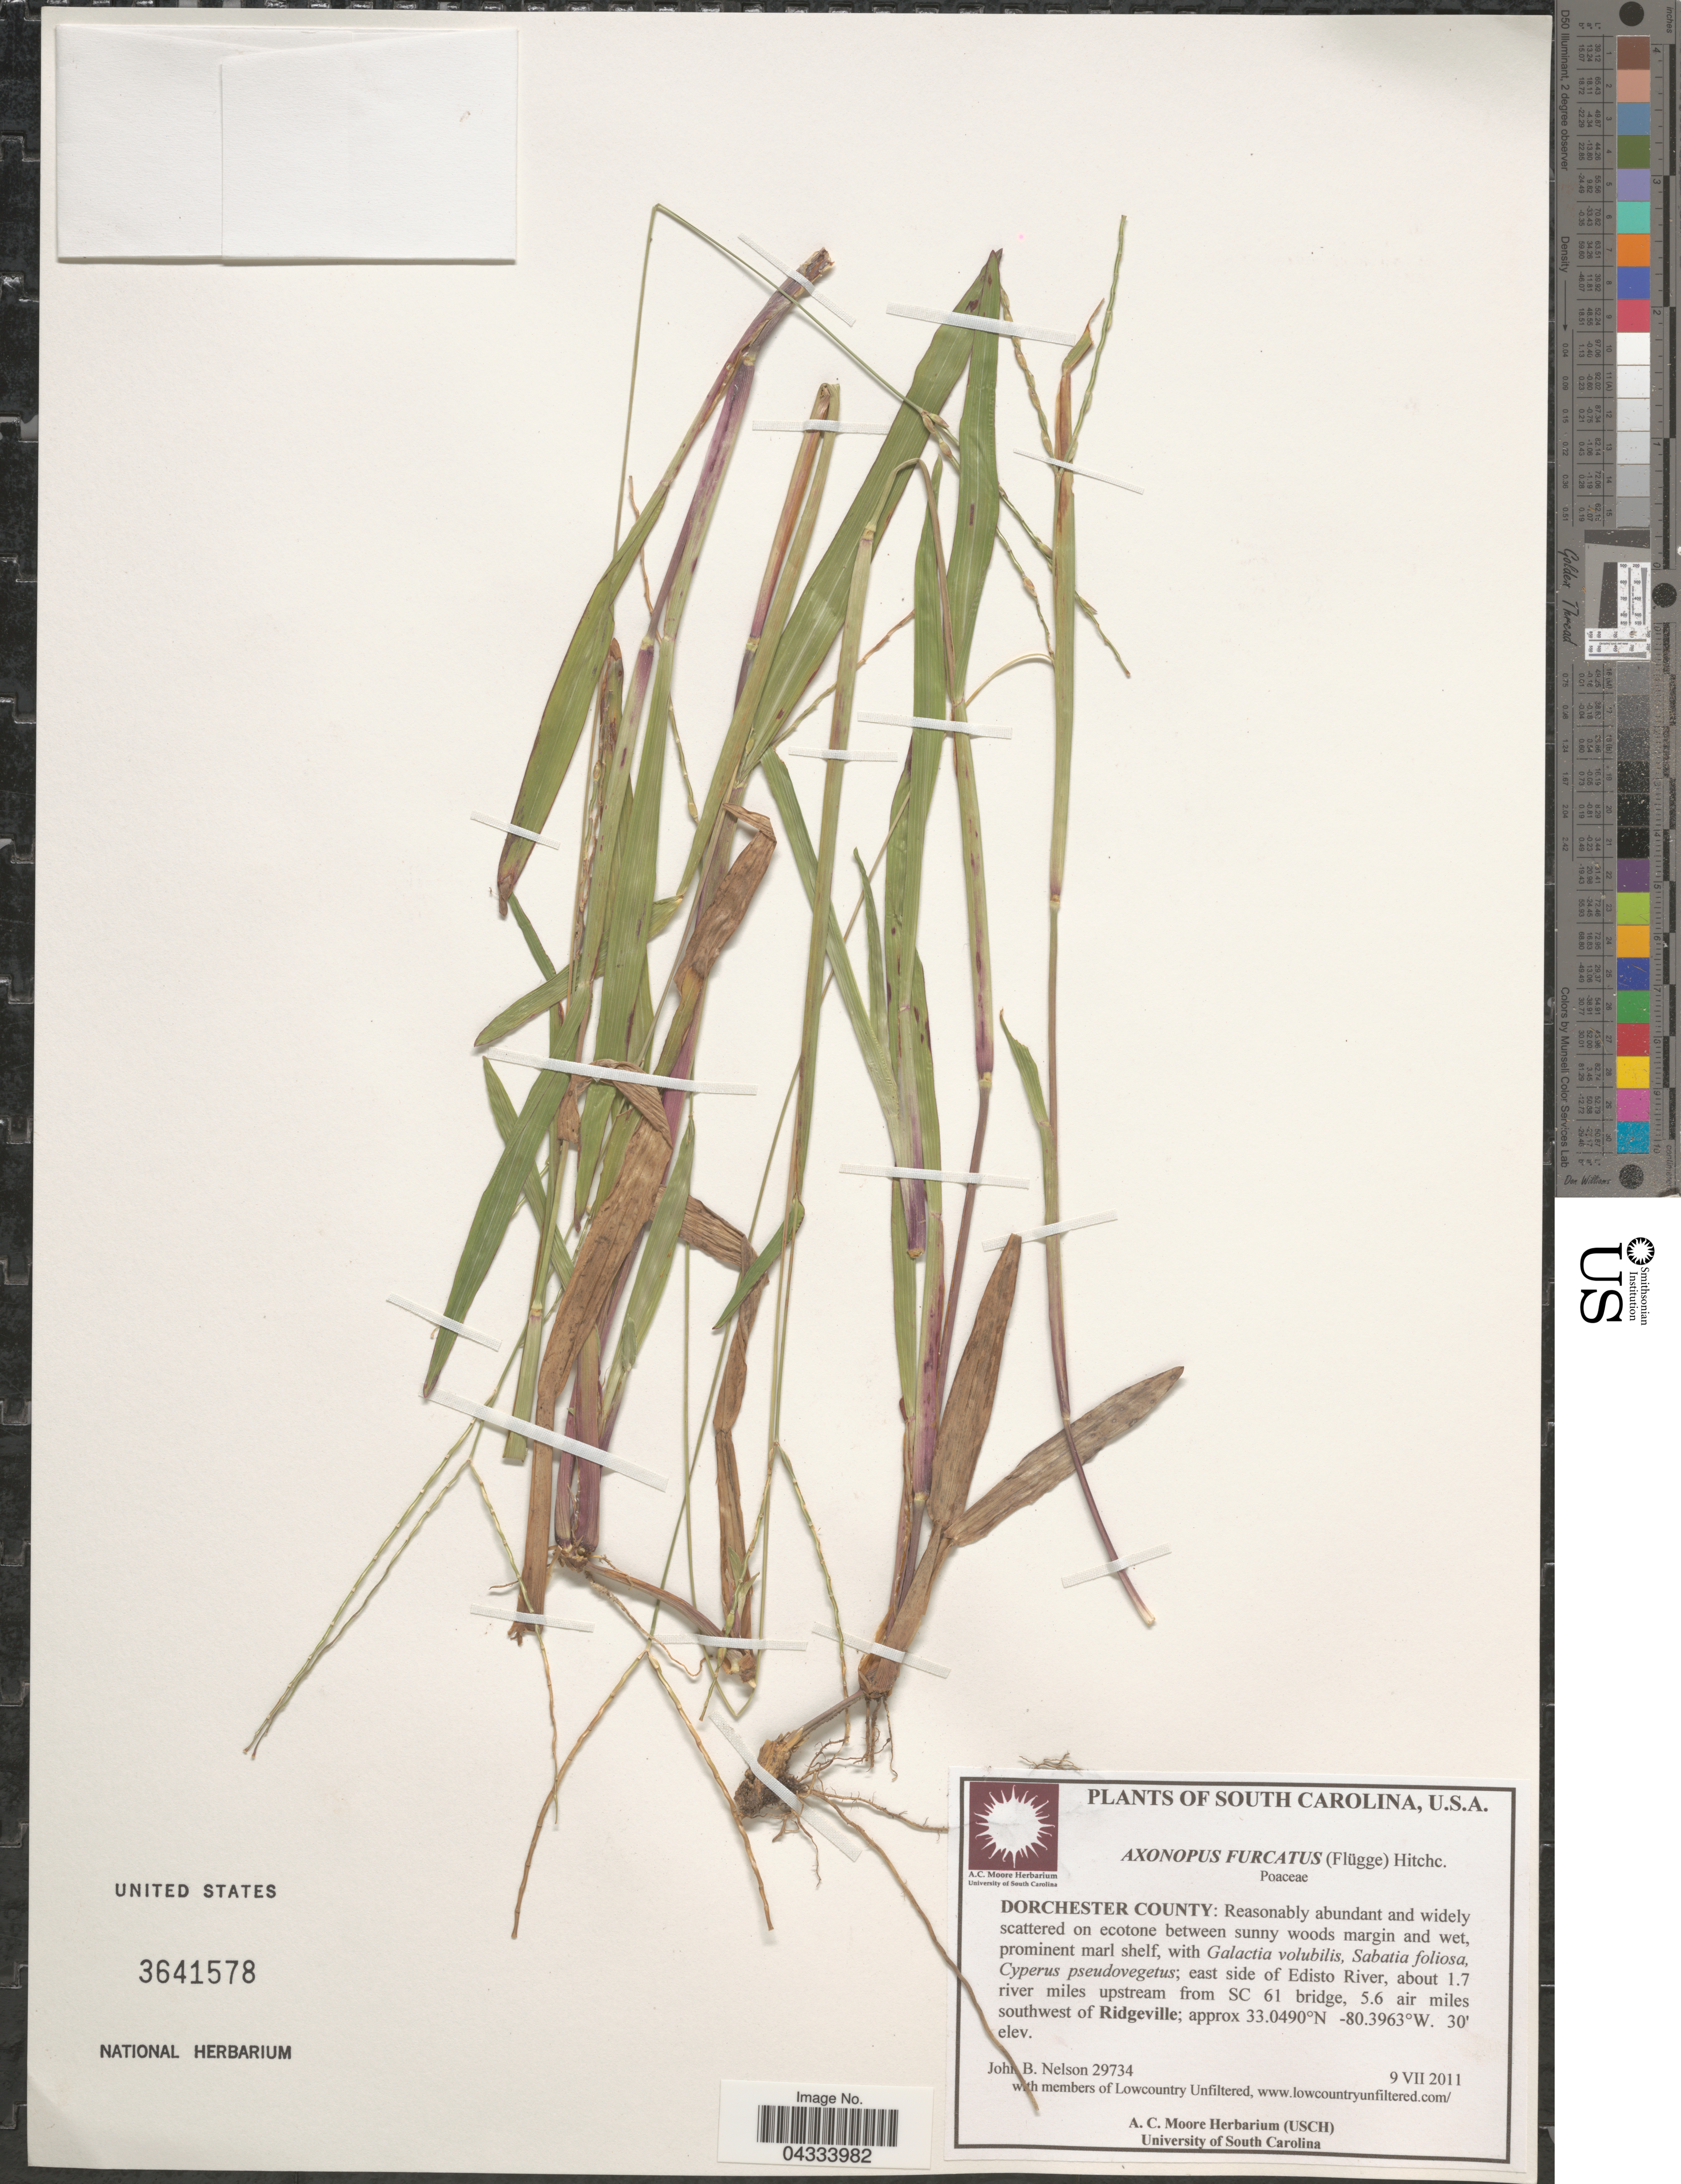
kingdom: Plantae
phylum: Tracheophyta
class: Liliopsida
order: Poales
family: Poaceae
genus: Axonopus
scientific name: Axonopus furcatus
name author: (Flüggé) Hitchc.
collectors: J. B. Nelson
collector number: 29734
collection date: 2011-07-09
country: United States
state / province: South Carolina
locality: Dorchester County: East side of Edisto River, about 1.7 river miles upstream from SC 61 bridge, 5.6 air miles southwest of Ridgeville.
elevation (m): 9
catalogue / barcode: US 3641578